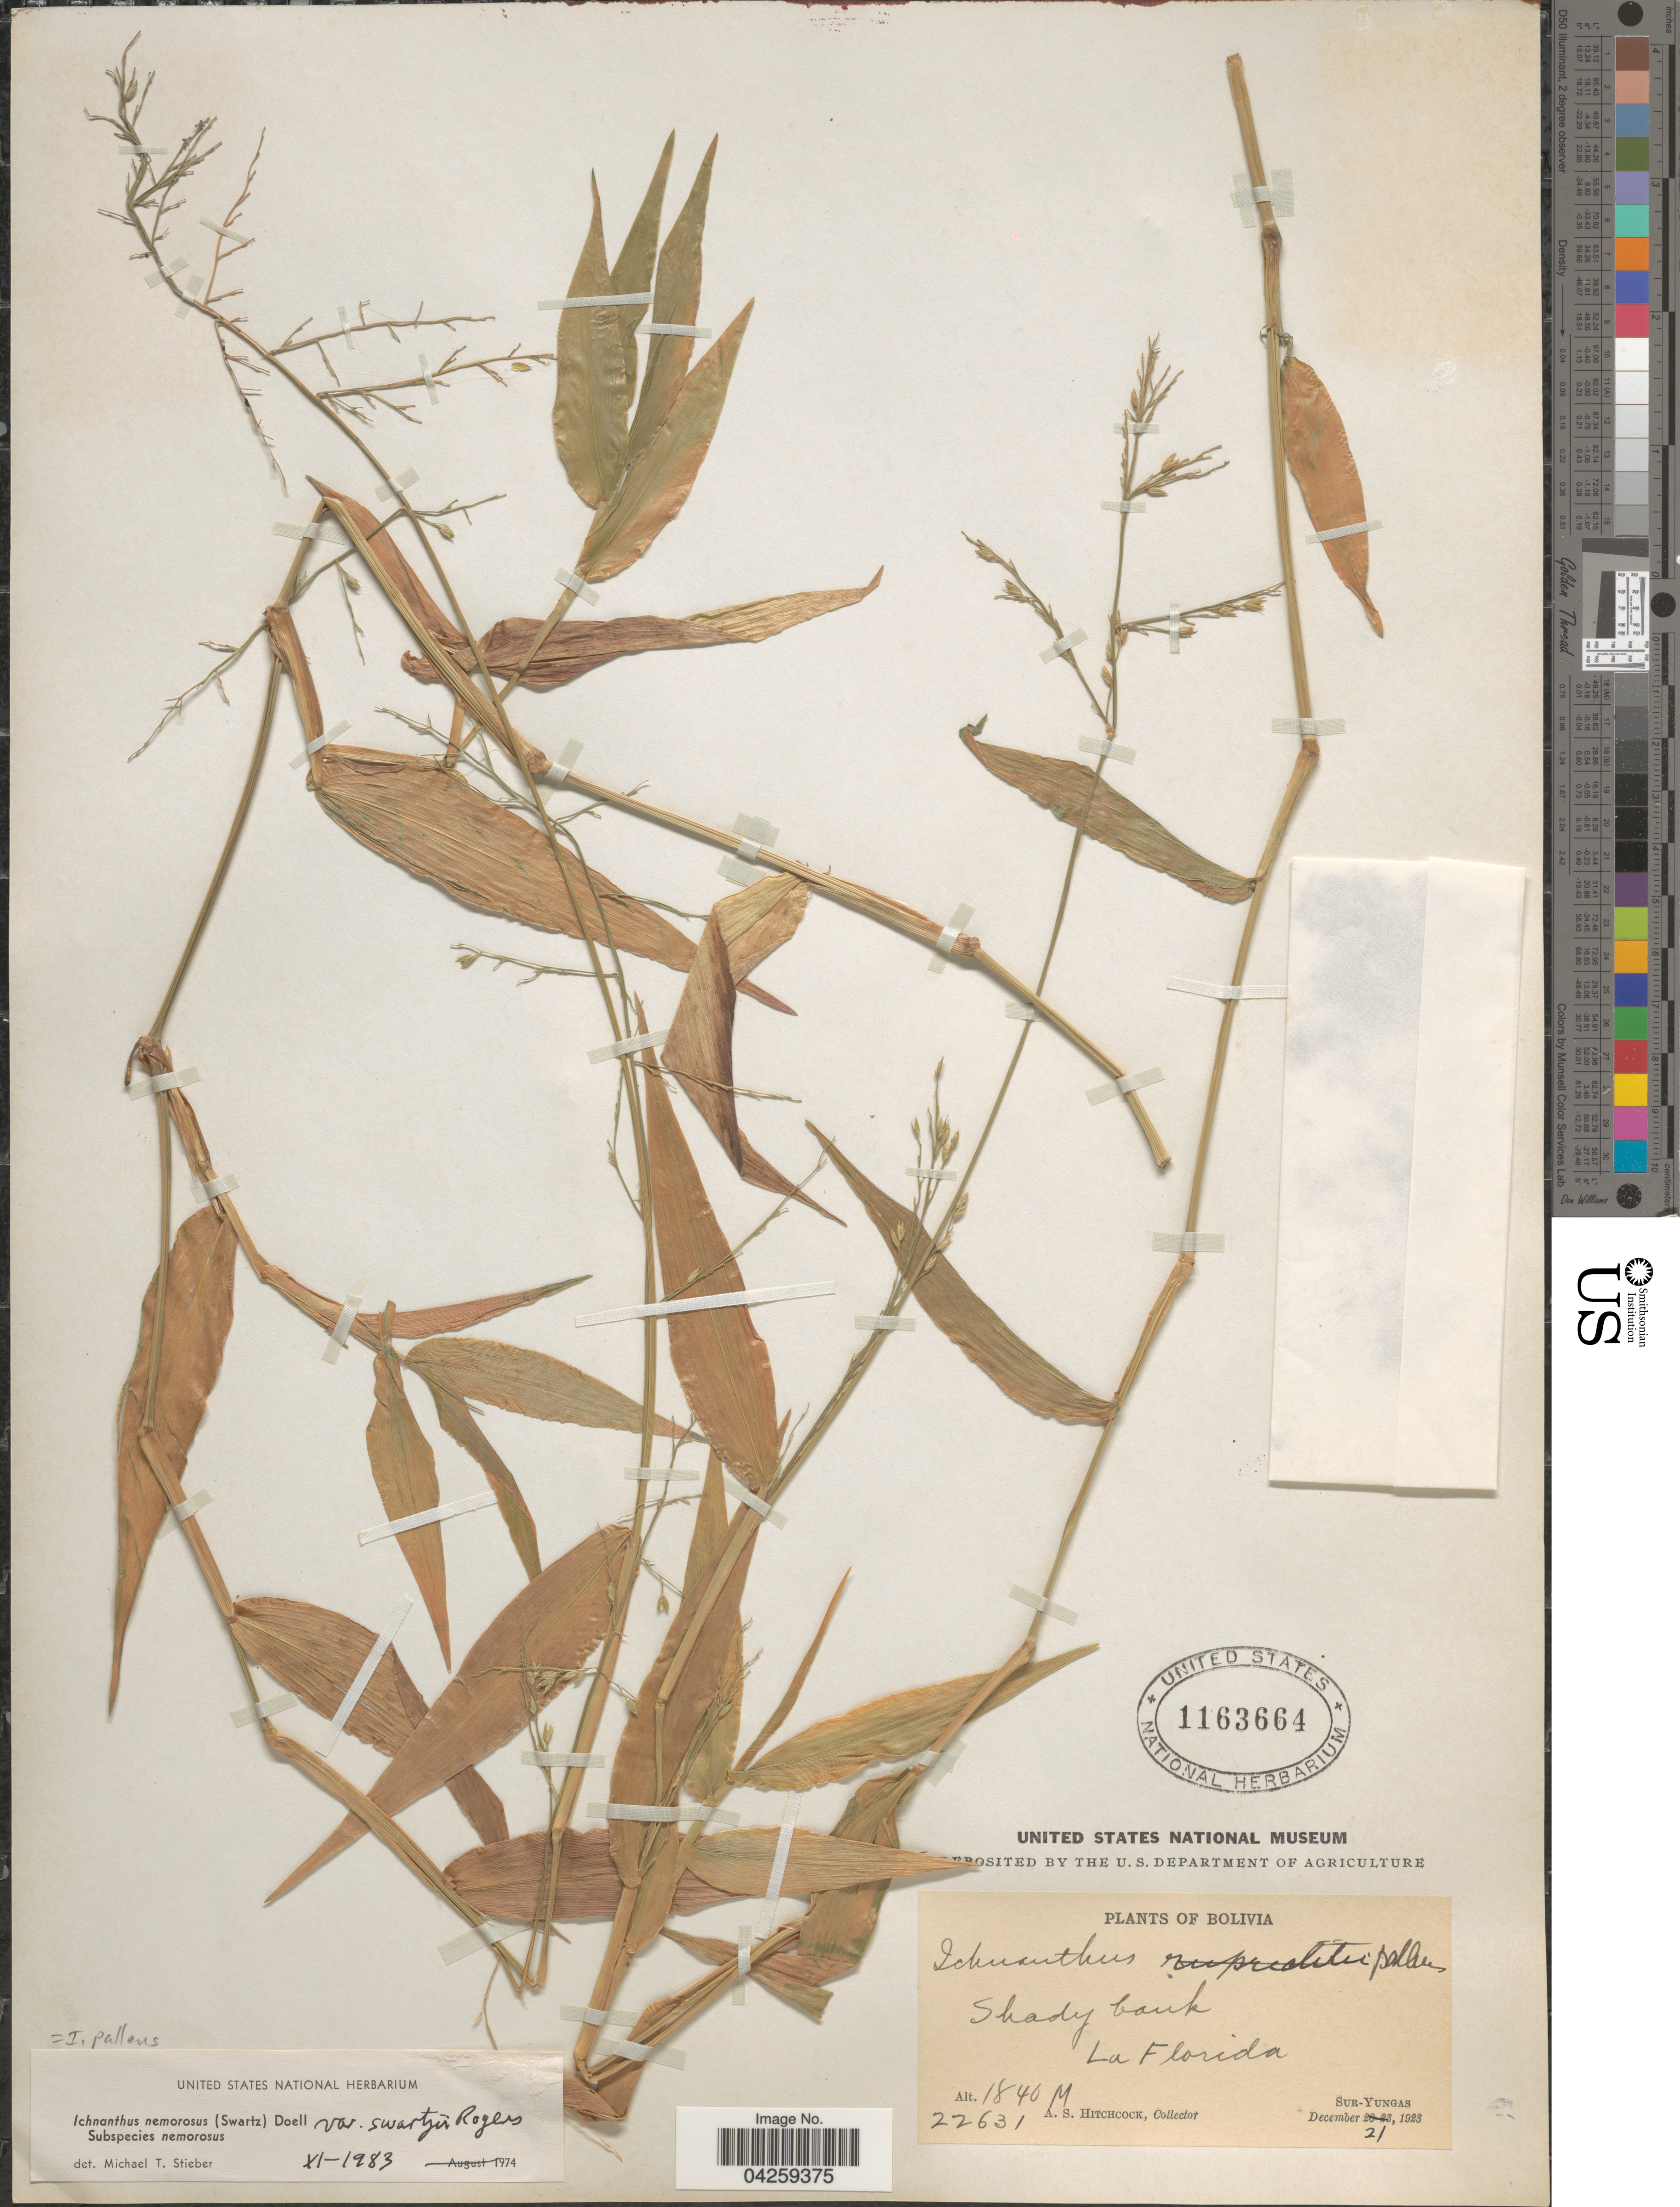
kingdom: Plantae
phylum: Tracheophyta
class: Liliopsida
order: Poales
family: Poaceae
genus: Ichnanthus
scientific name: Ichnanthus pallens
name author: (Sw.) Munro ex Benth.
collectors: A. S. Hitchcock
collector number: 22631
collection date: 1923-12-21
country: Bolivia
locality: Shady bank. La Florida. Sur-Yungas.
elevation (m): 1840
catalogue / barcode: US 1163664